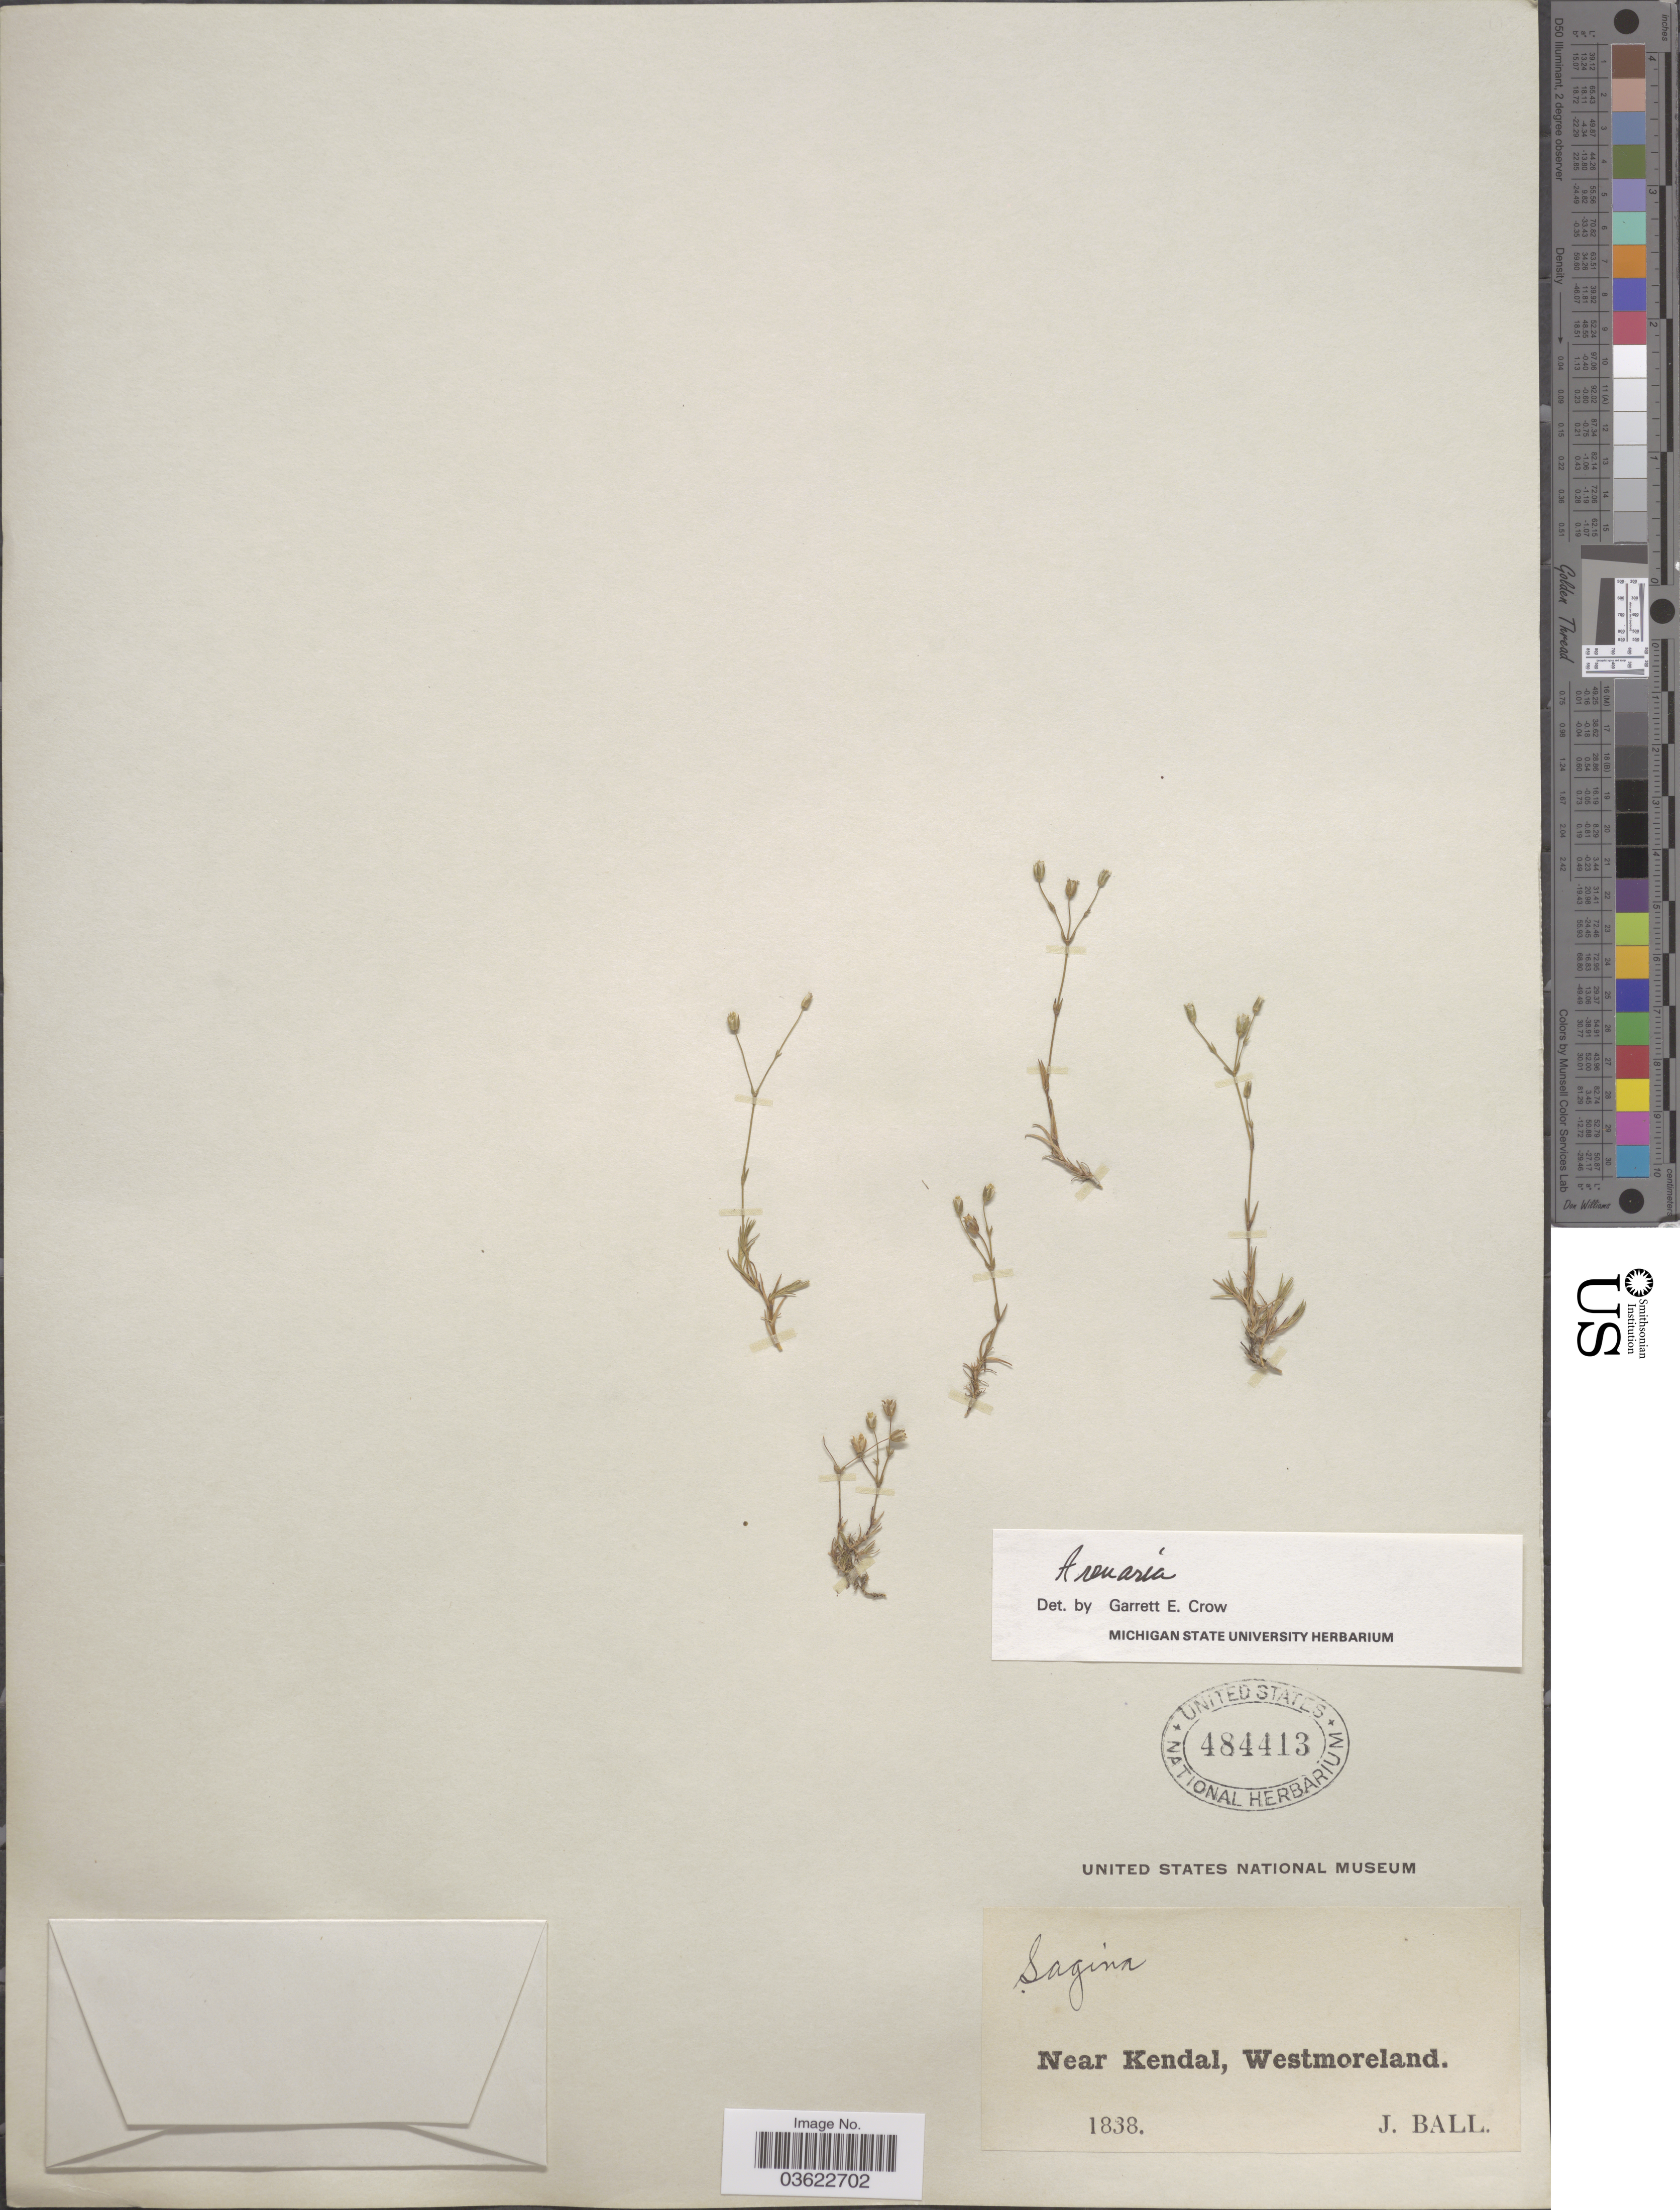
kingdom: Plantae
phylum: Tracheophyta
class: Magnoliopsida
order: Caryophyllales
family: Caryophyllaceae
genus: Arenaria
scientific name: Arenaria sp.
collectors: J. Ball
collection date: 1838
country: United Kingdom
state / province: England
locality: Near Kendal, Westmoreland.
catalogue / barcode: US 484413